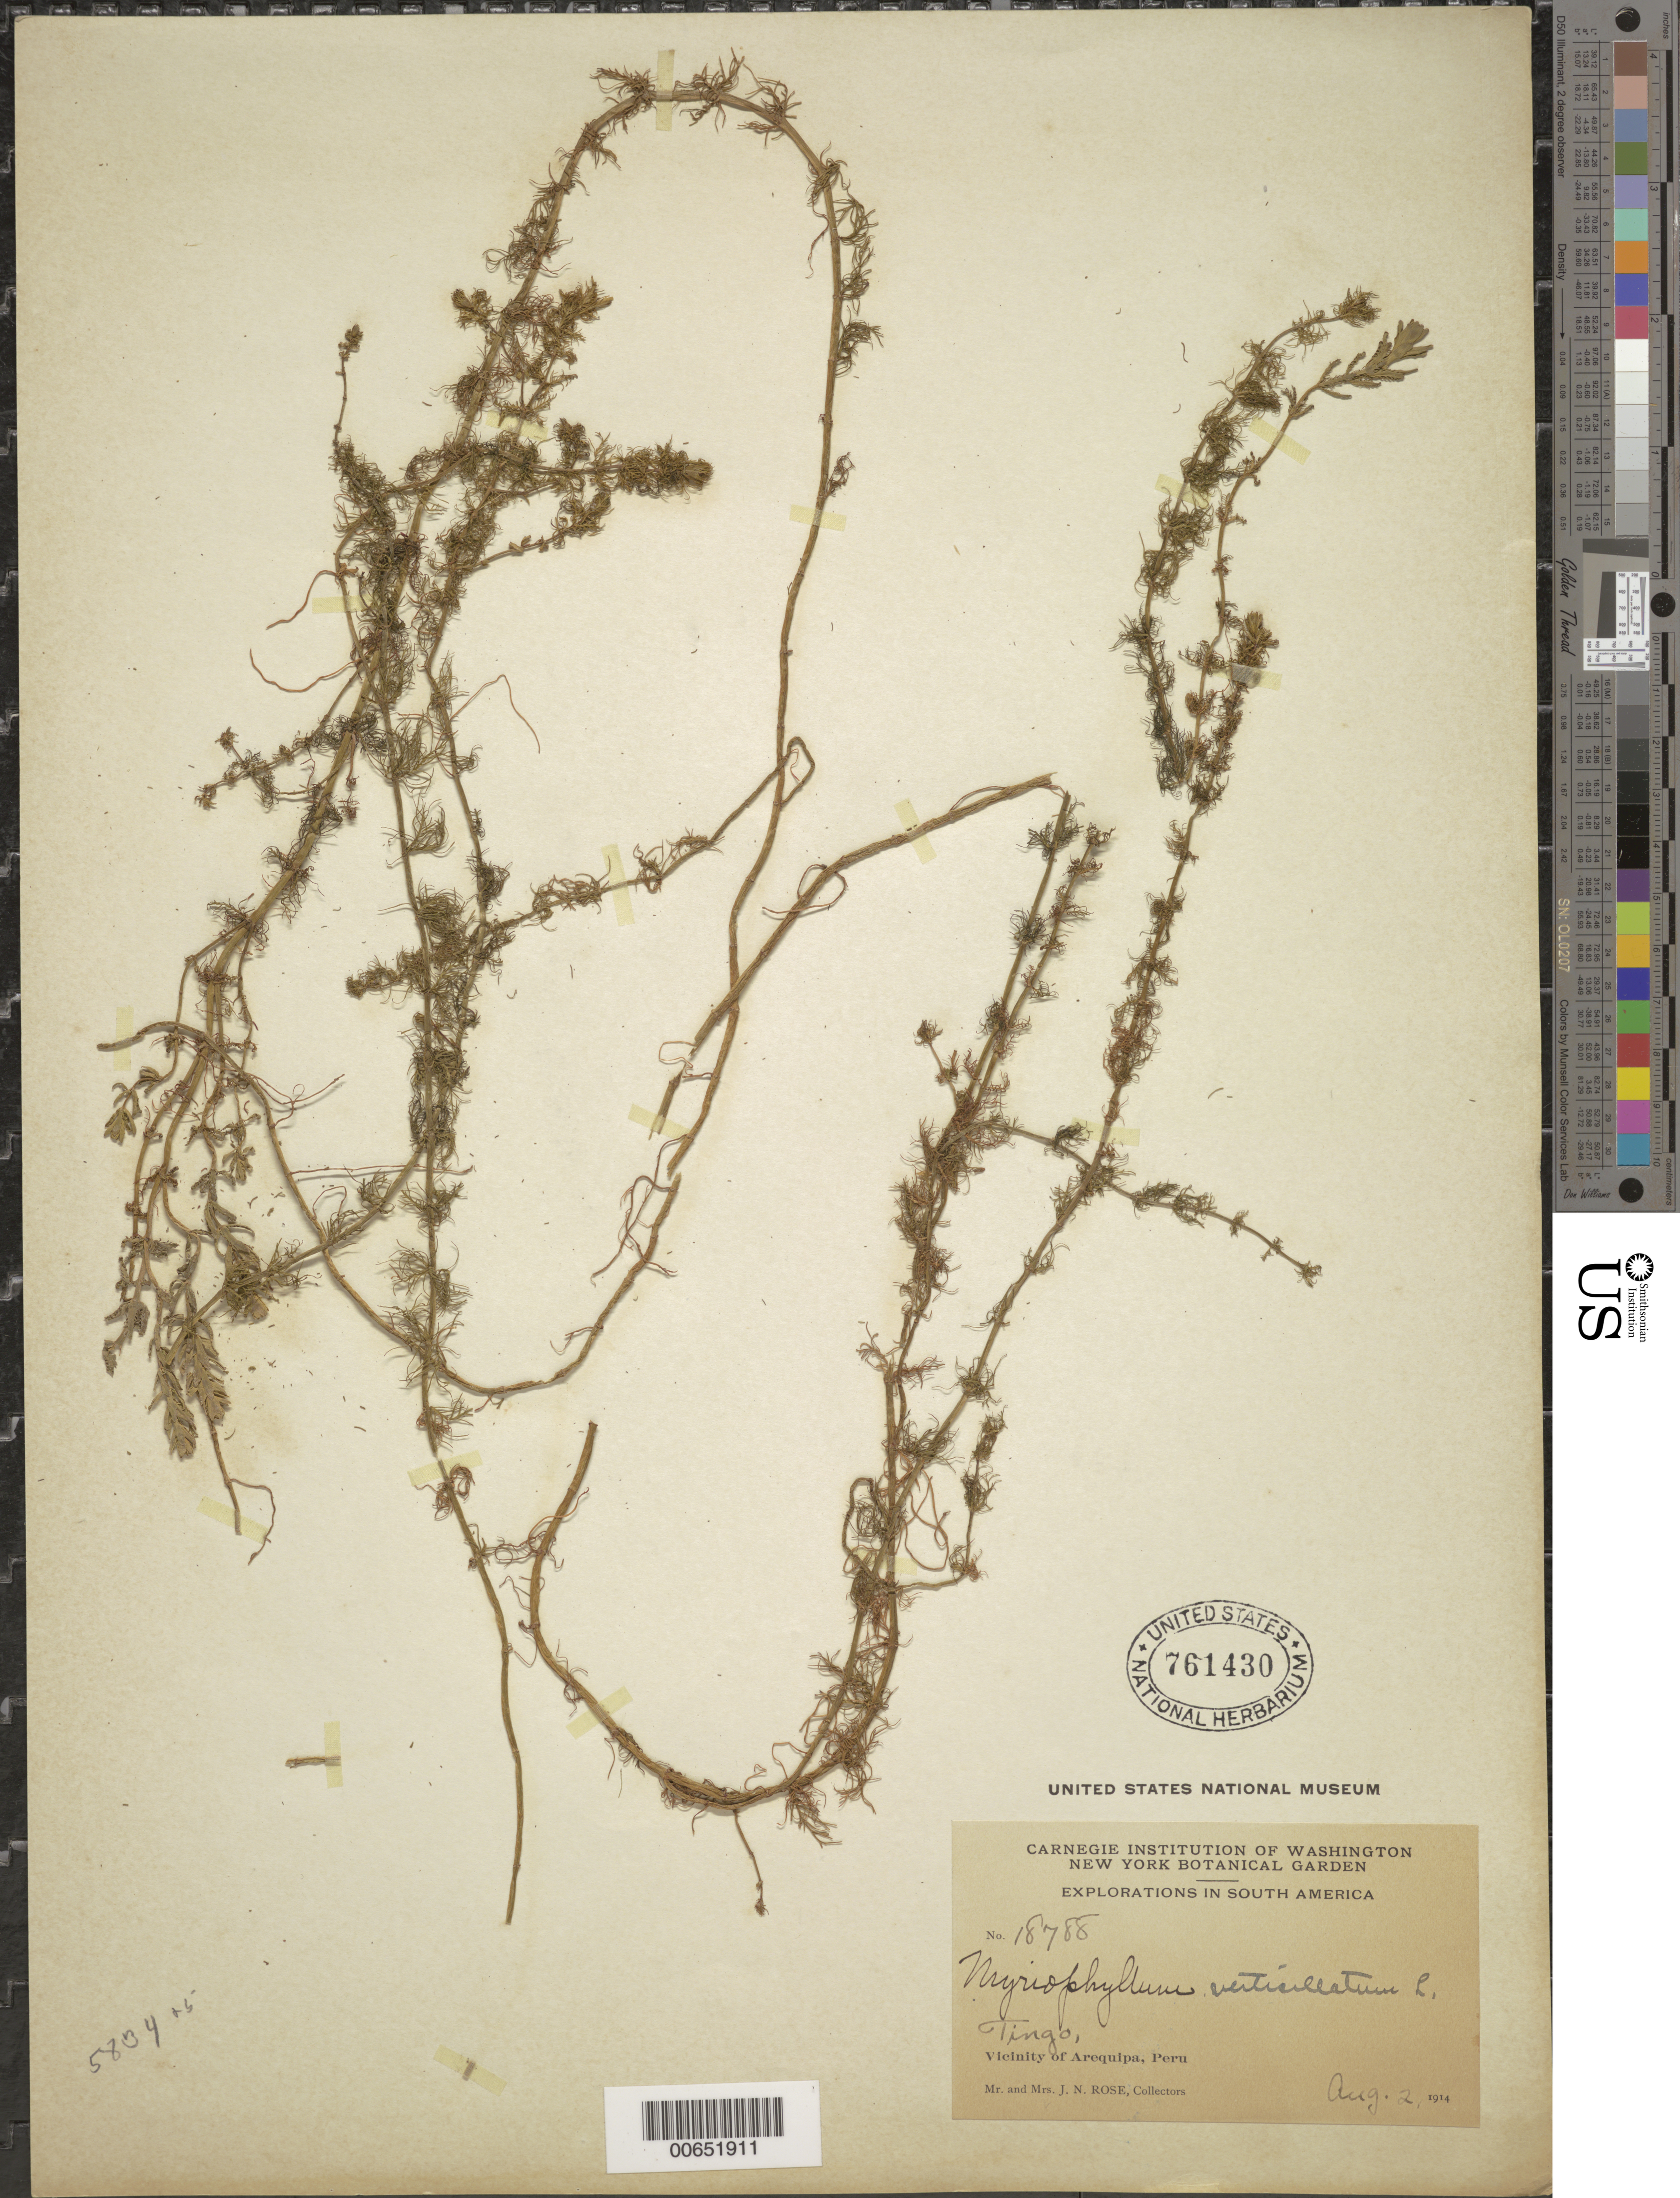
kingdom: Plantae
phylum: Tracheophyta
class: Magnoliopsida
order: Saxifragales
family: Haloragaceae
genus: Myriophyllum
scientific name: Myriophyllum verticillatum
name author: L.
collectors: J. N. Rose & J. N. Rose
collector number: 18788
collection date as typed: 02 Aug 1914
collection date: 1914-08-02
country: Peru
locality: Arequipa, Tingo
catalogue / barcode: US 761430